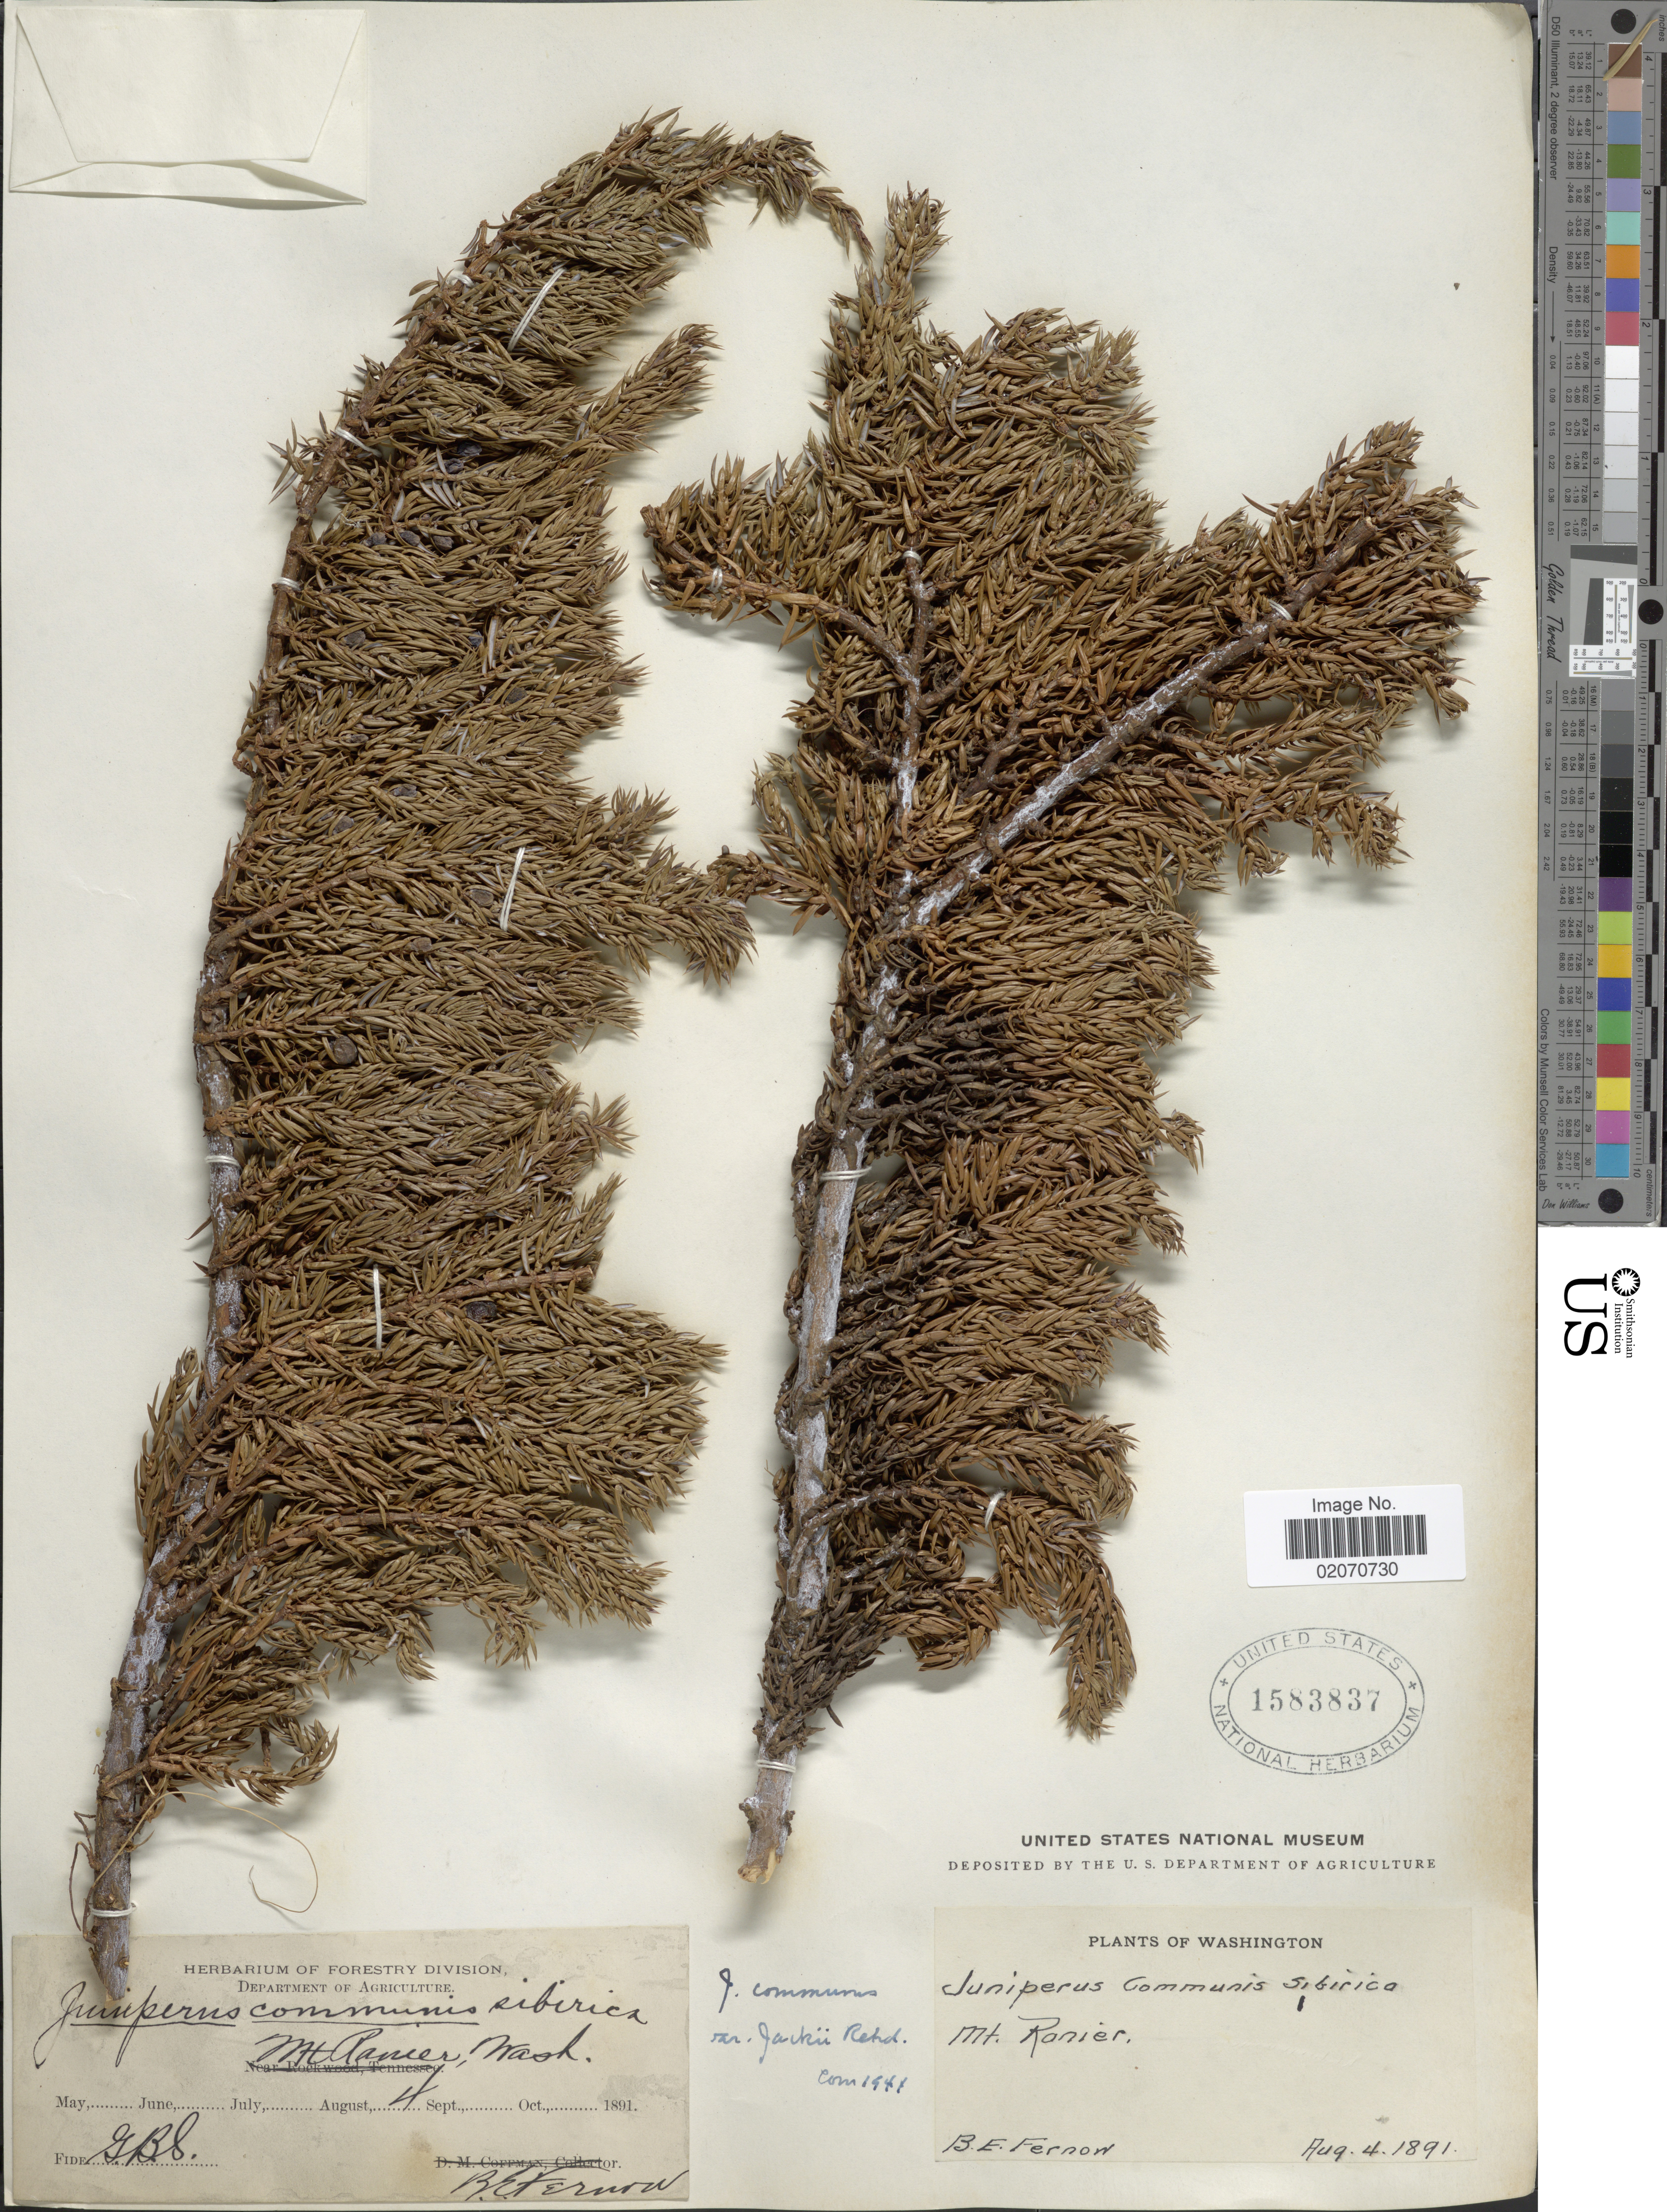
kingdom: Plantae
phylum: Tracheophyta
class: Pinopsida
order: Pinales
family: Cupressaceae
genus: Juniperus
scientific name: Juniperus communis var. jackii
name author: Rehder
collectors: B. Fernow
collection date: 1891-08-04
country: United States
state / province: Washington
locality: Mt. Ranier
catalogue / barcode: US 1583837